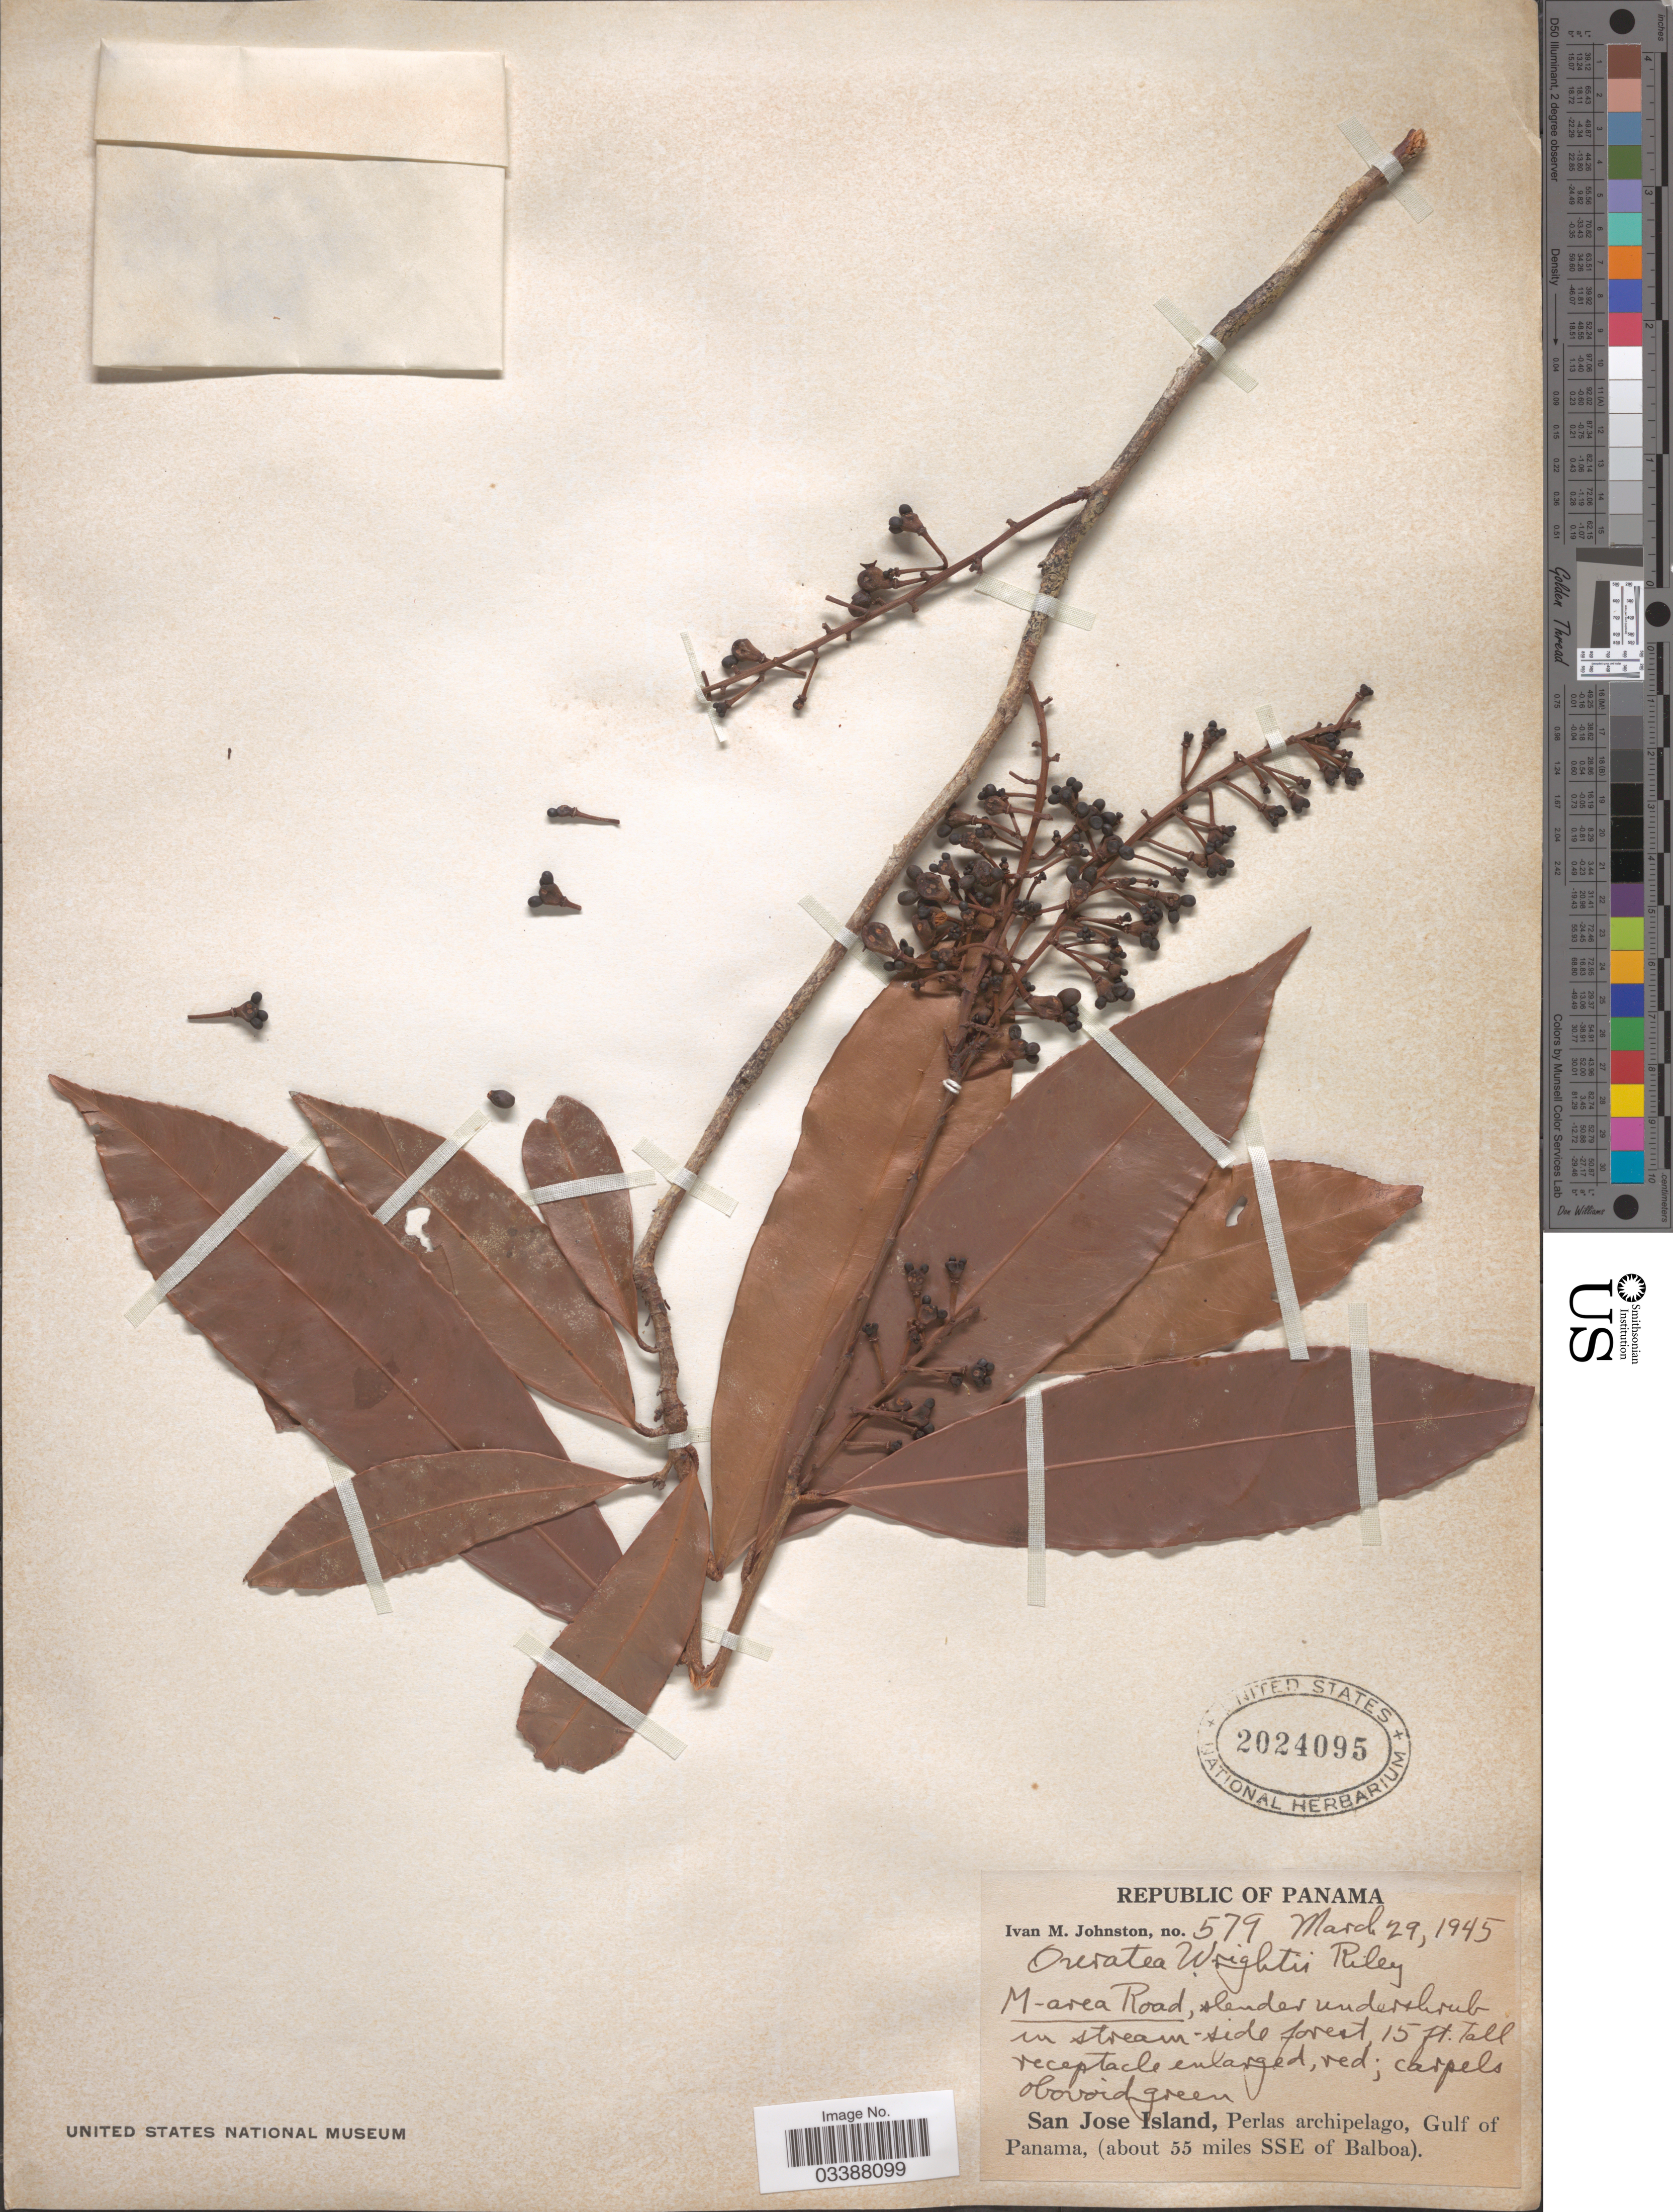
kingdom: Plantae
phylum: Tracheophyta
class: Magnoliopsida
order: Malpighiales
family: Ochnaceae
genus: Ouratea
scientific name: Ouratea lucens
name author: (Kunth) Engl.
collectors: I.M. Johnston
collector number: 579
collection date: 1945-03-29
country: Panama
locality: San Jose Island, Perlas archipelago, Gulf of Panama, (about 55 miles SSE of Balboa).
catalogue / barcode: US 2024095